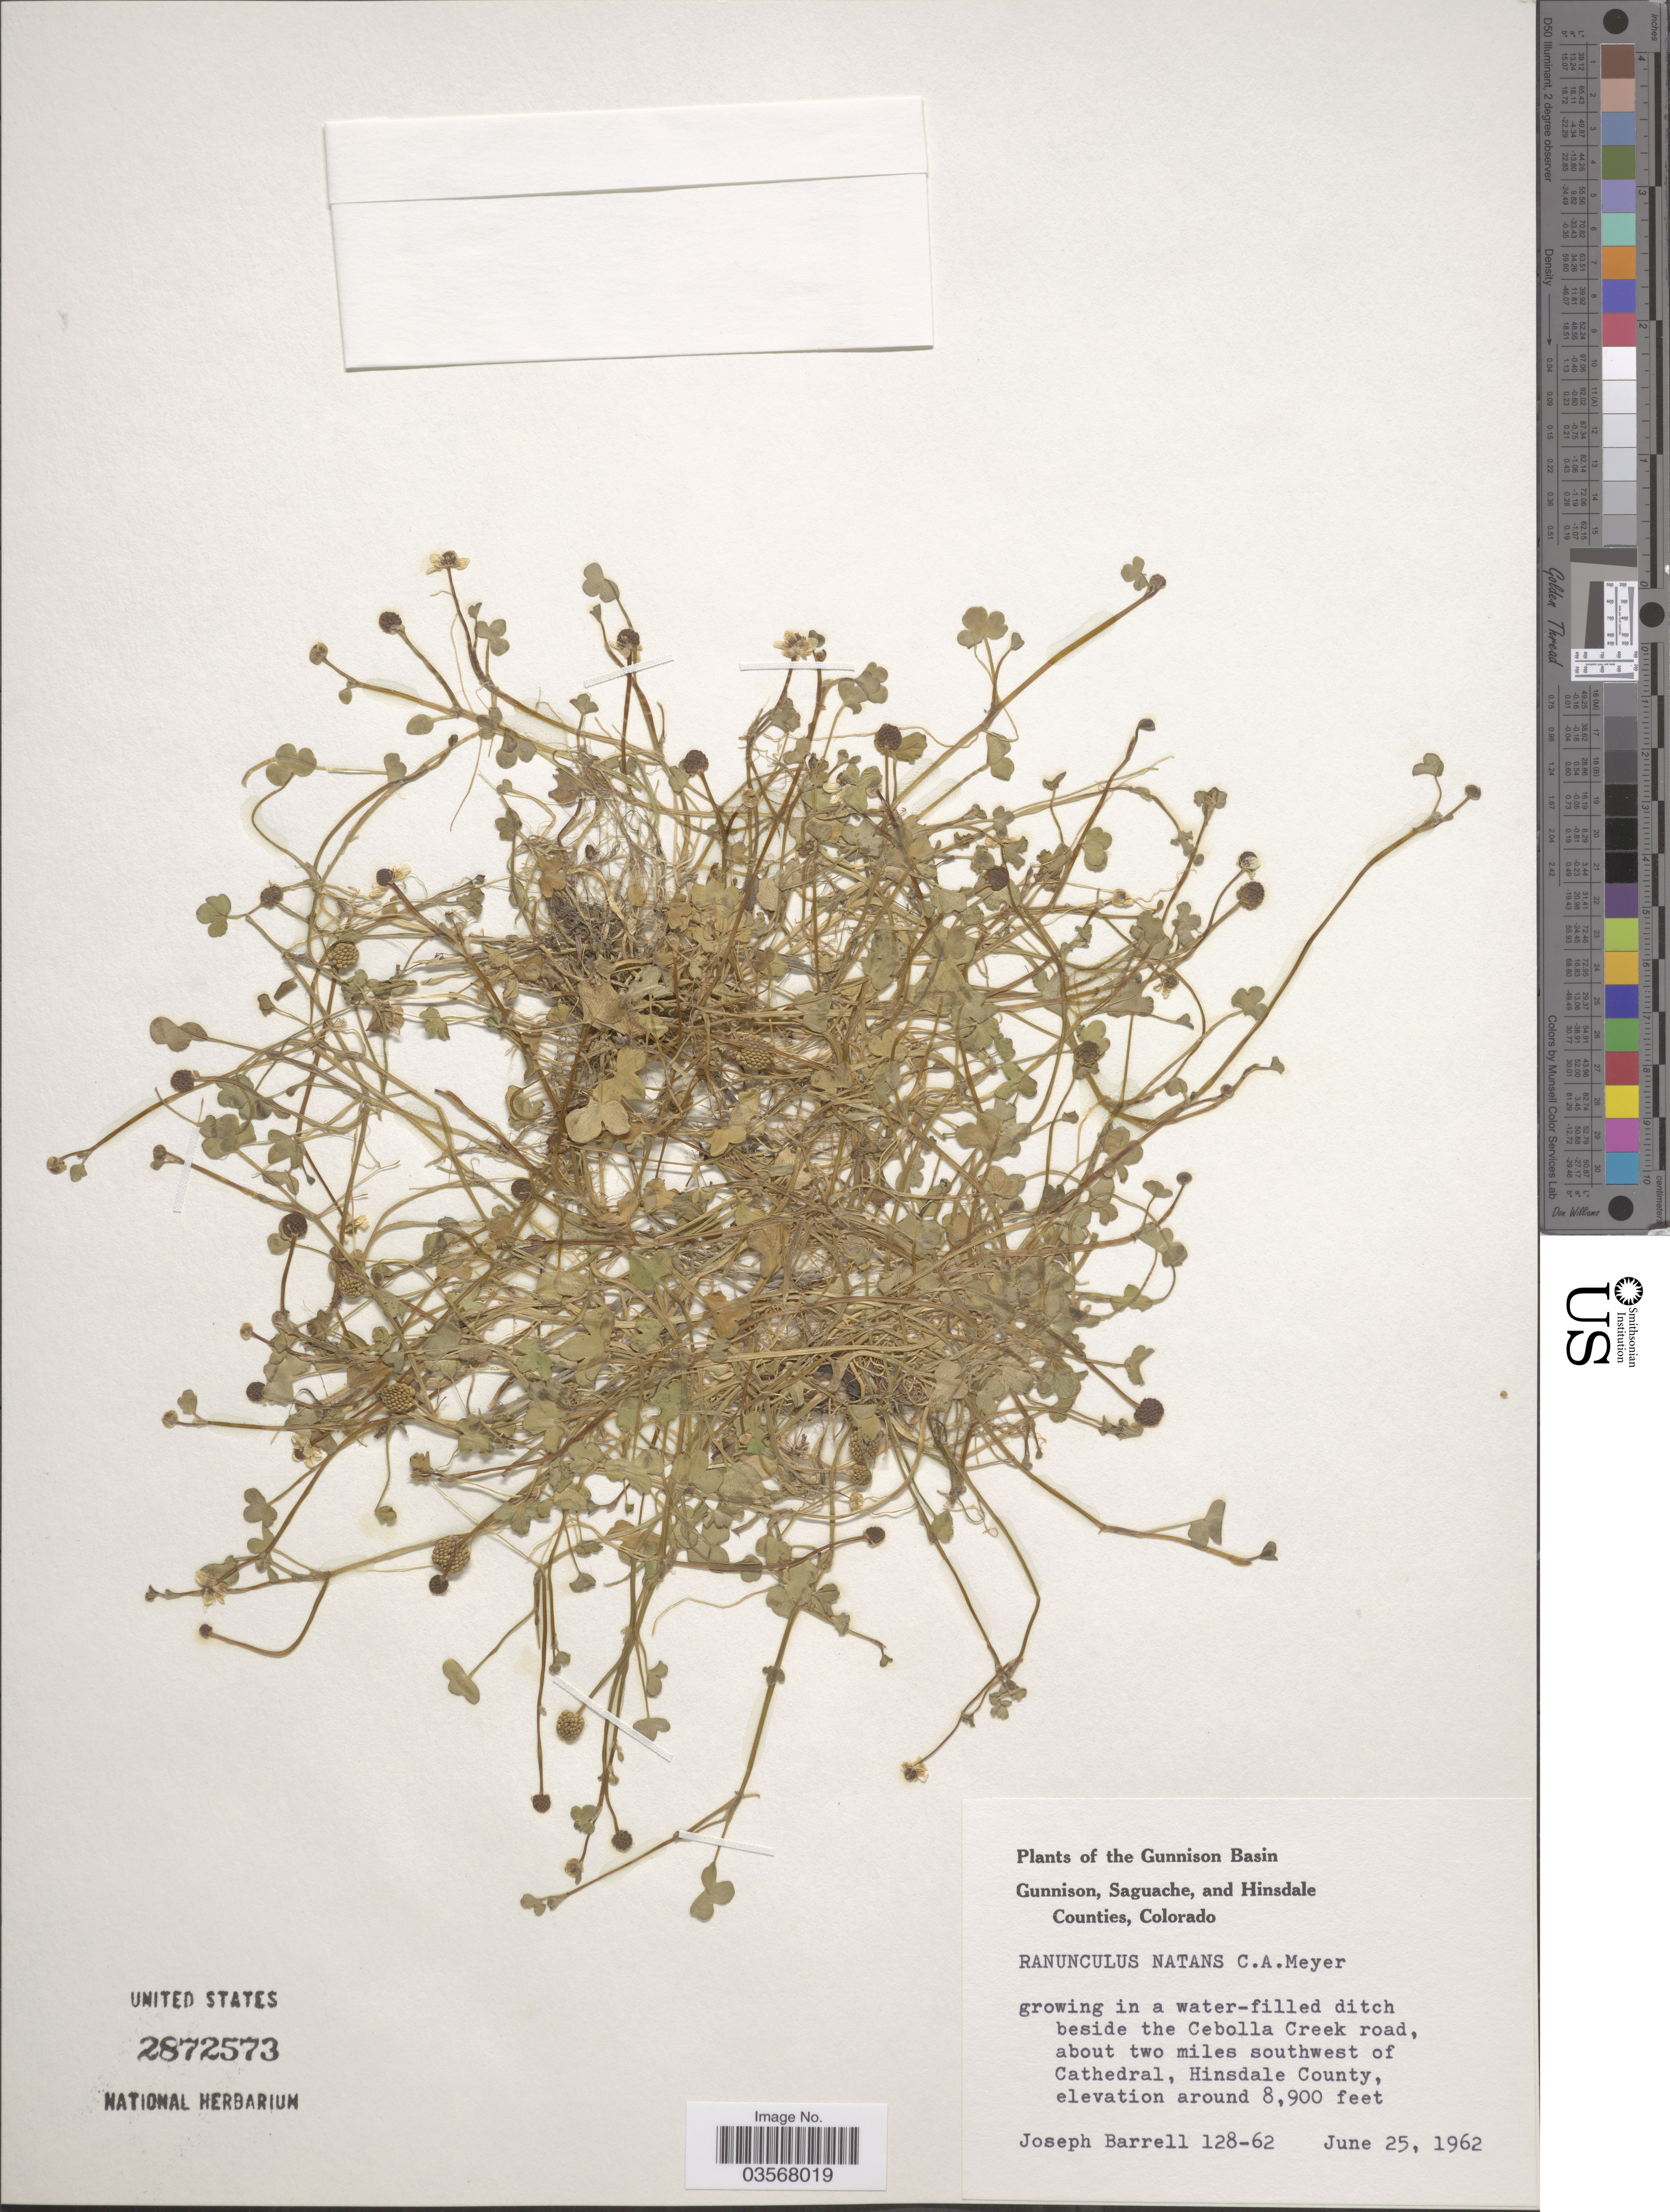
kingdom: Plantae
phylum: Tracheophyta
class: Magnoliopsida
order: Ranunculales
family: Ranunculaceae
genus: Ranunculus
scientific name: Ranunculus natans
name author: C.A. Mey.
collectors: J. Barrell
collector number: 128-62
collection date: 1962-06-25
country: United States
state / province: Colorado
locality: Gunnison Basin. Beside the Cebolla Creek road, about two miles southwest of Cathedral, Hinsdale County.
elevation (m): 2713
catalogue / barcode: US 2872573